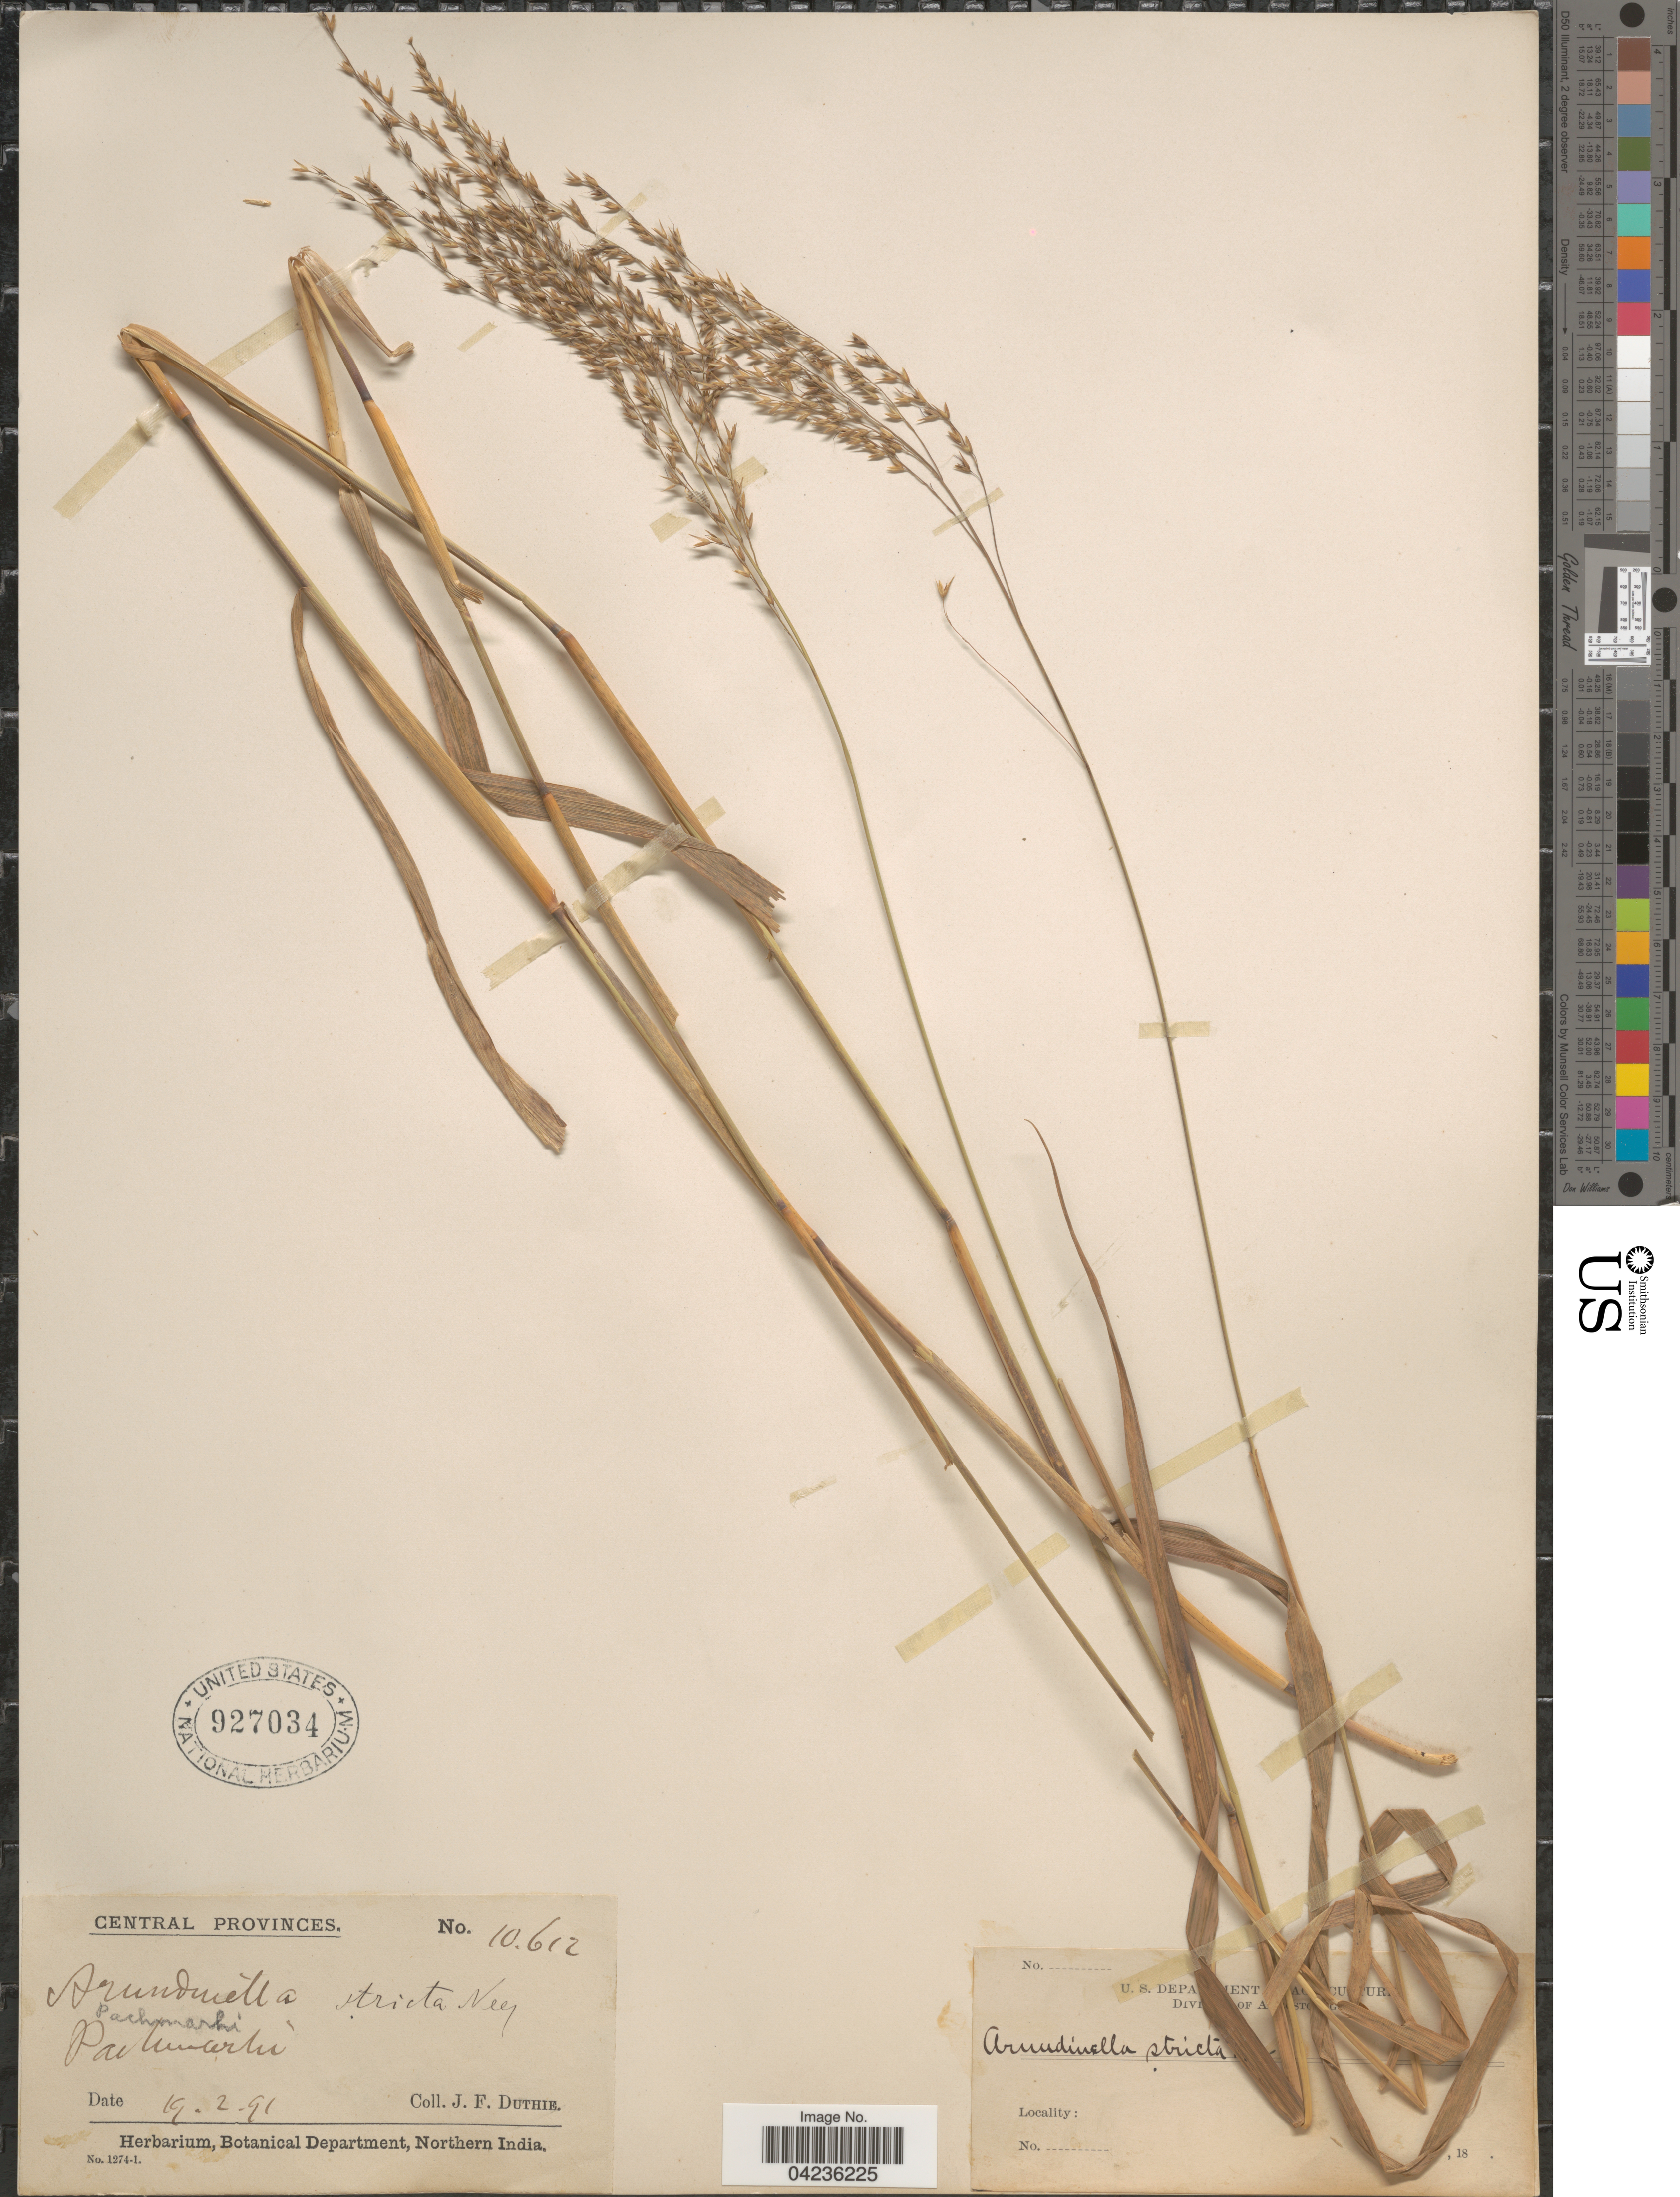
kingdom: Plantae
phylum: Tracheophyta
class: Liliopsida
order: Poales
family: Poaceae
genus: Arundinella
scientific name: Arundinella setosa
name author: Trin.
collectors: J. F. Duthie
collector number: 10612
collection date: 1891-02-19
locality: Central Provinces. Pachmarhi.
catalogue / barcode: US 927034